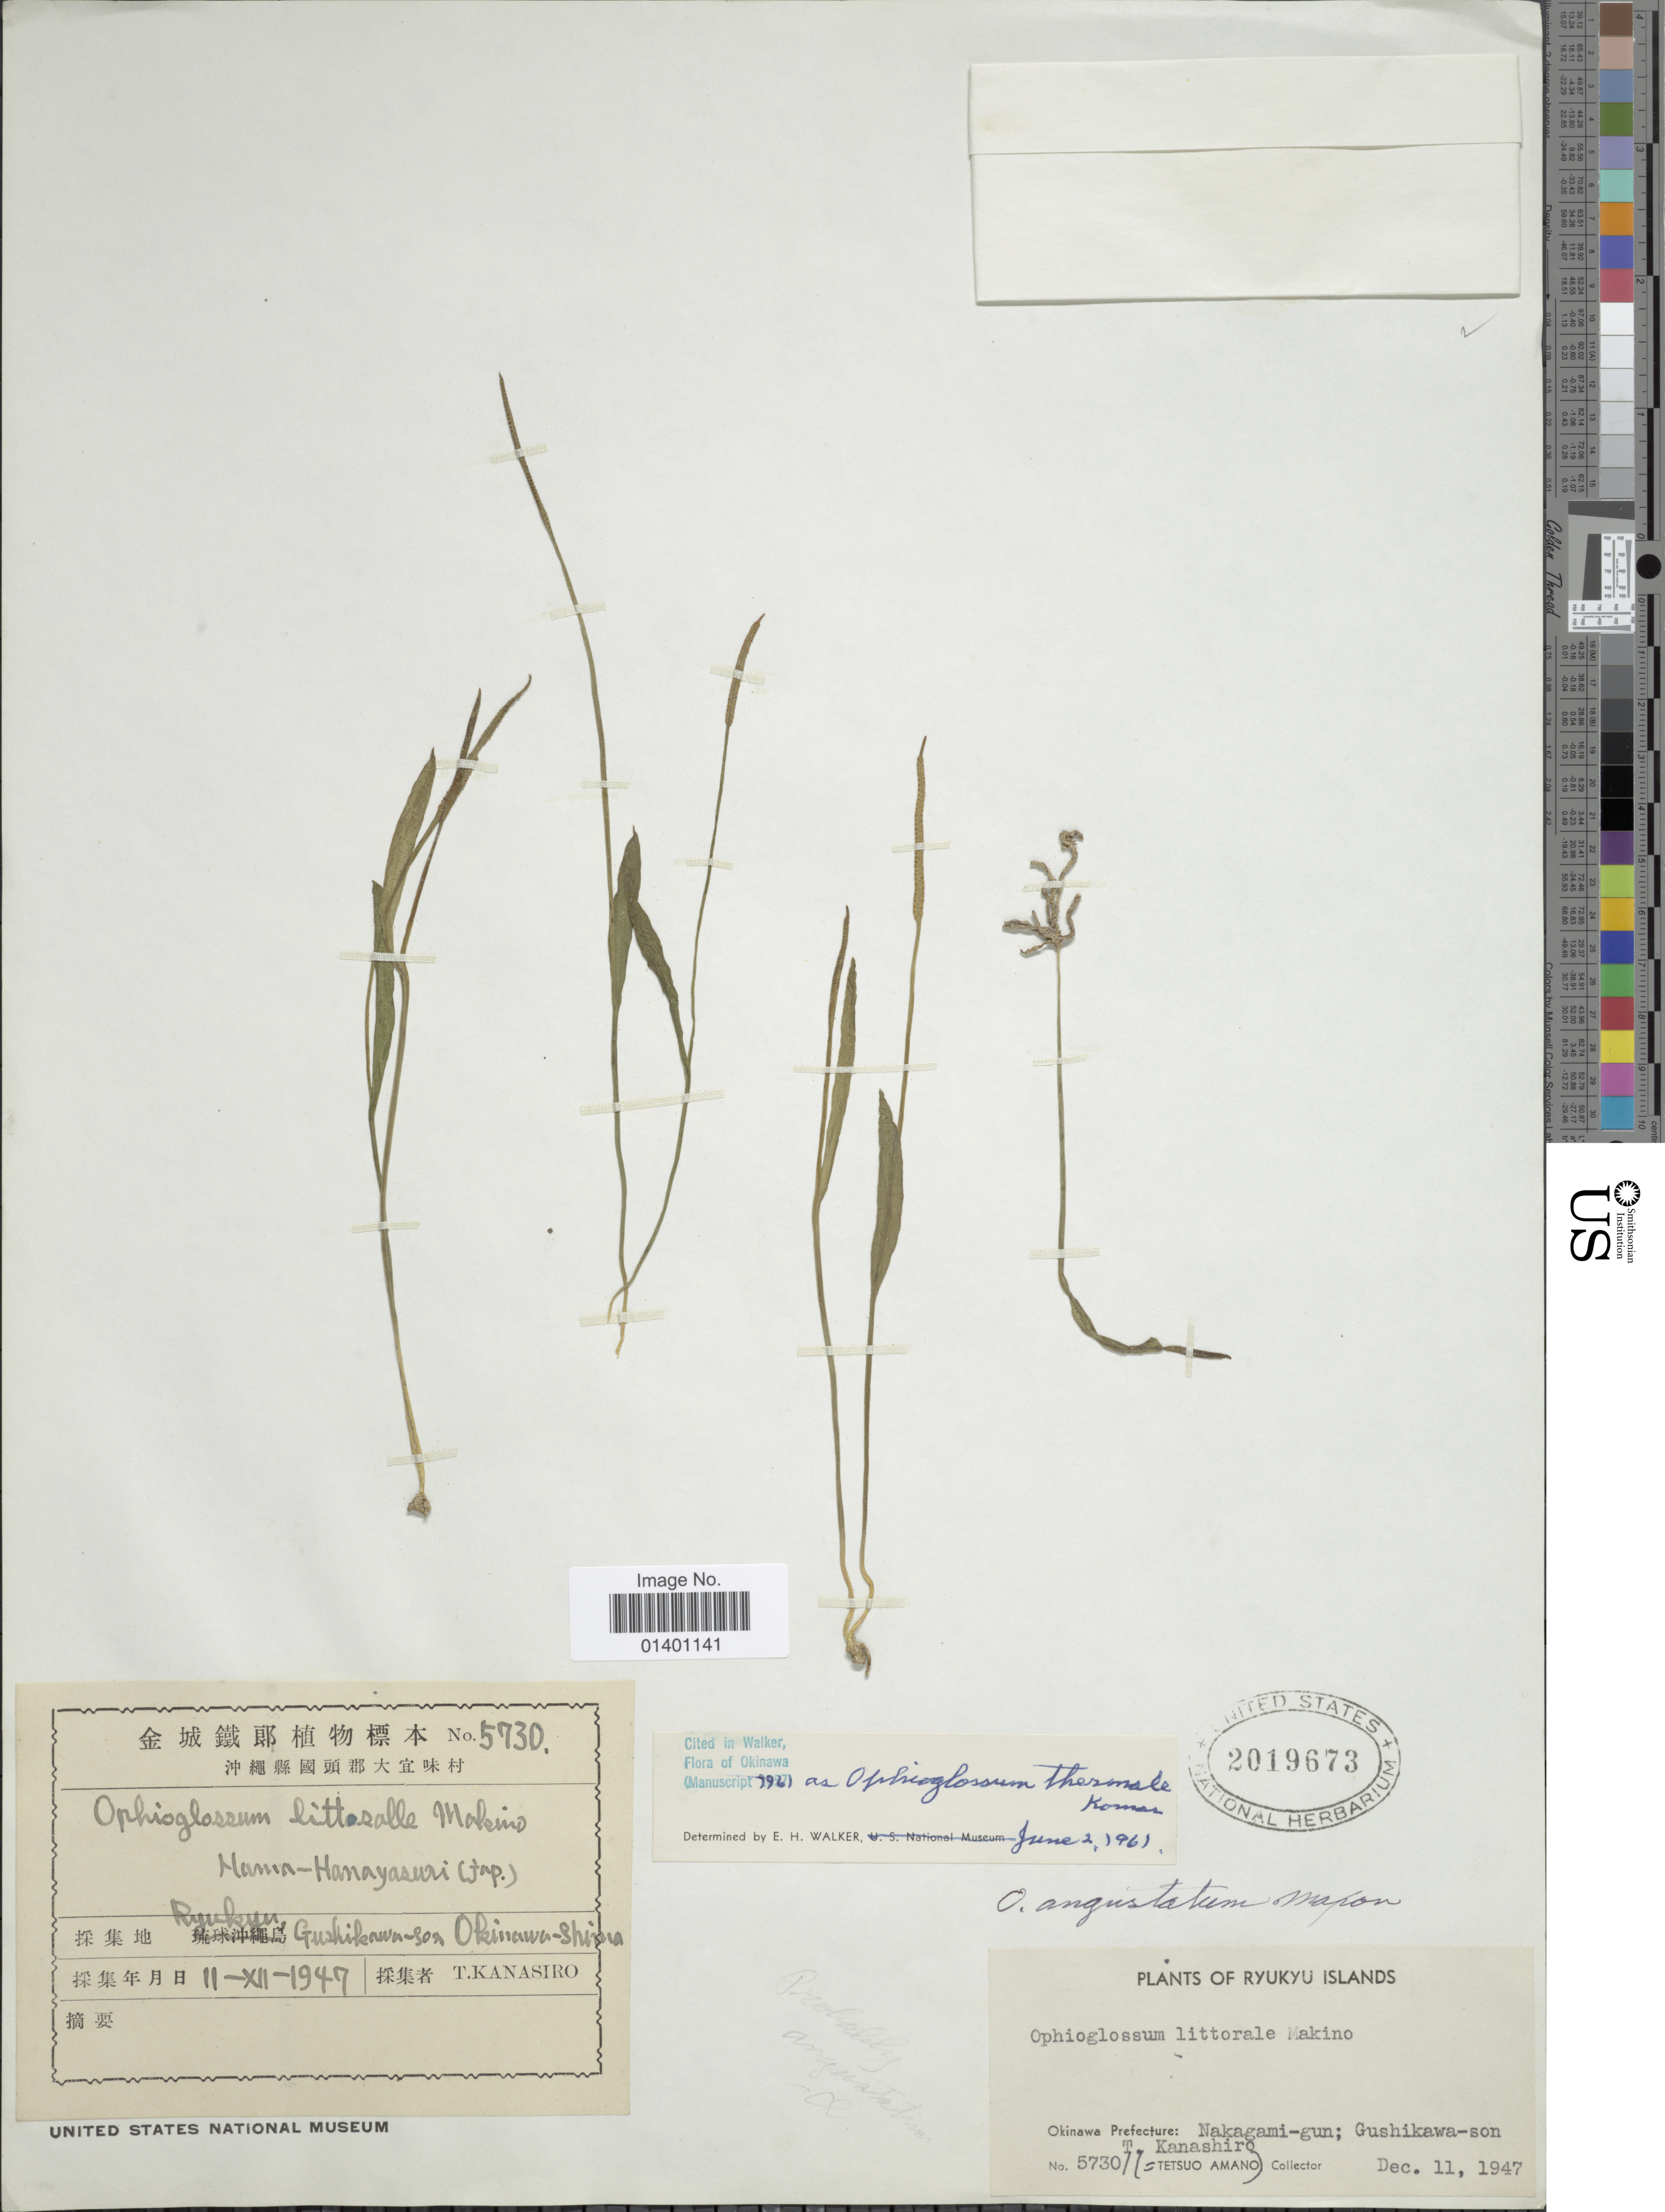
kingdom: Plantae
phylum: Tracheophyta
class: Polypodiopsida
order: Ophioglossales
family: Ophioglossaceae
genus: Ophioglossum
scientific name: Ophioglossum thermale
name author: Kom.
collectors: T. Kanashiro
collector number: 5730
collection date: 1947-12-11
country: Japan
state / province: Okinawa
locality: Ryukyu islands, Okinawa Prefecture: Nakagami-gun; Gushikawa-son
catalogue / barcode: US 2019673